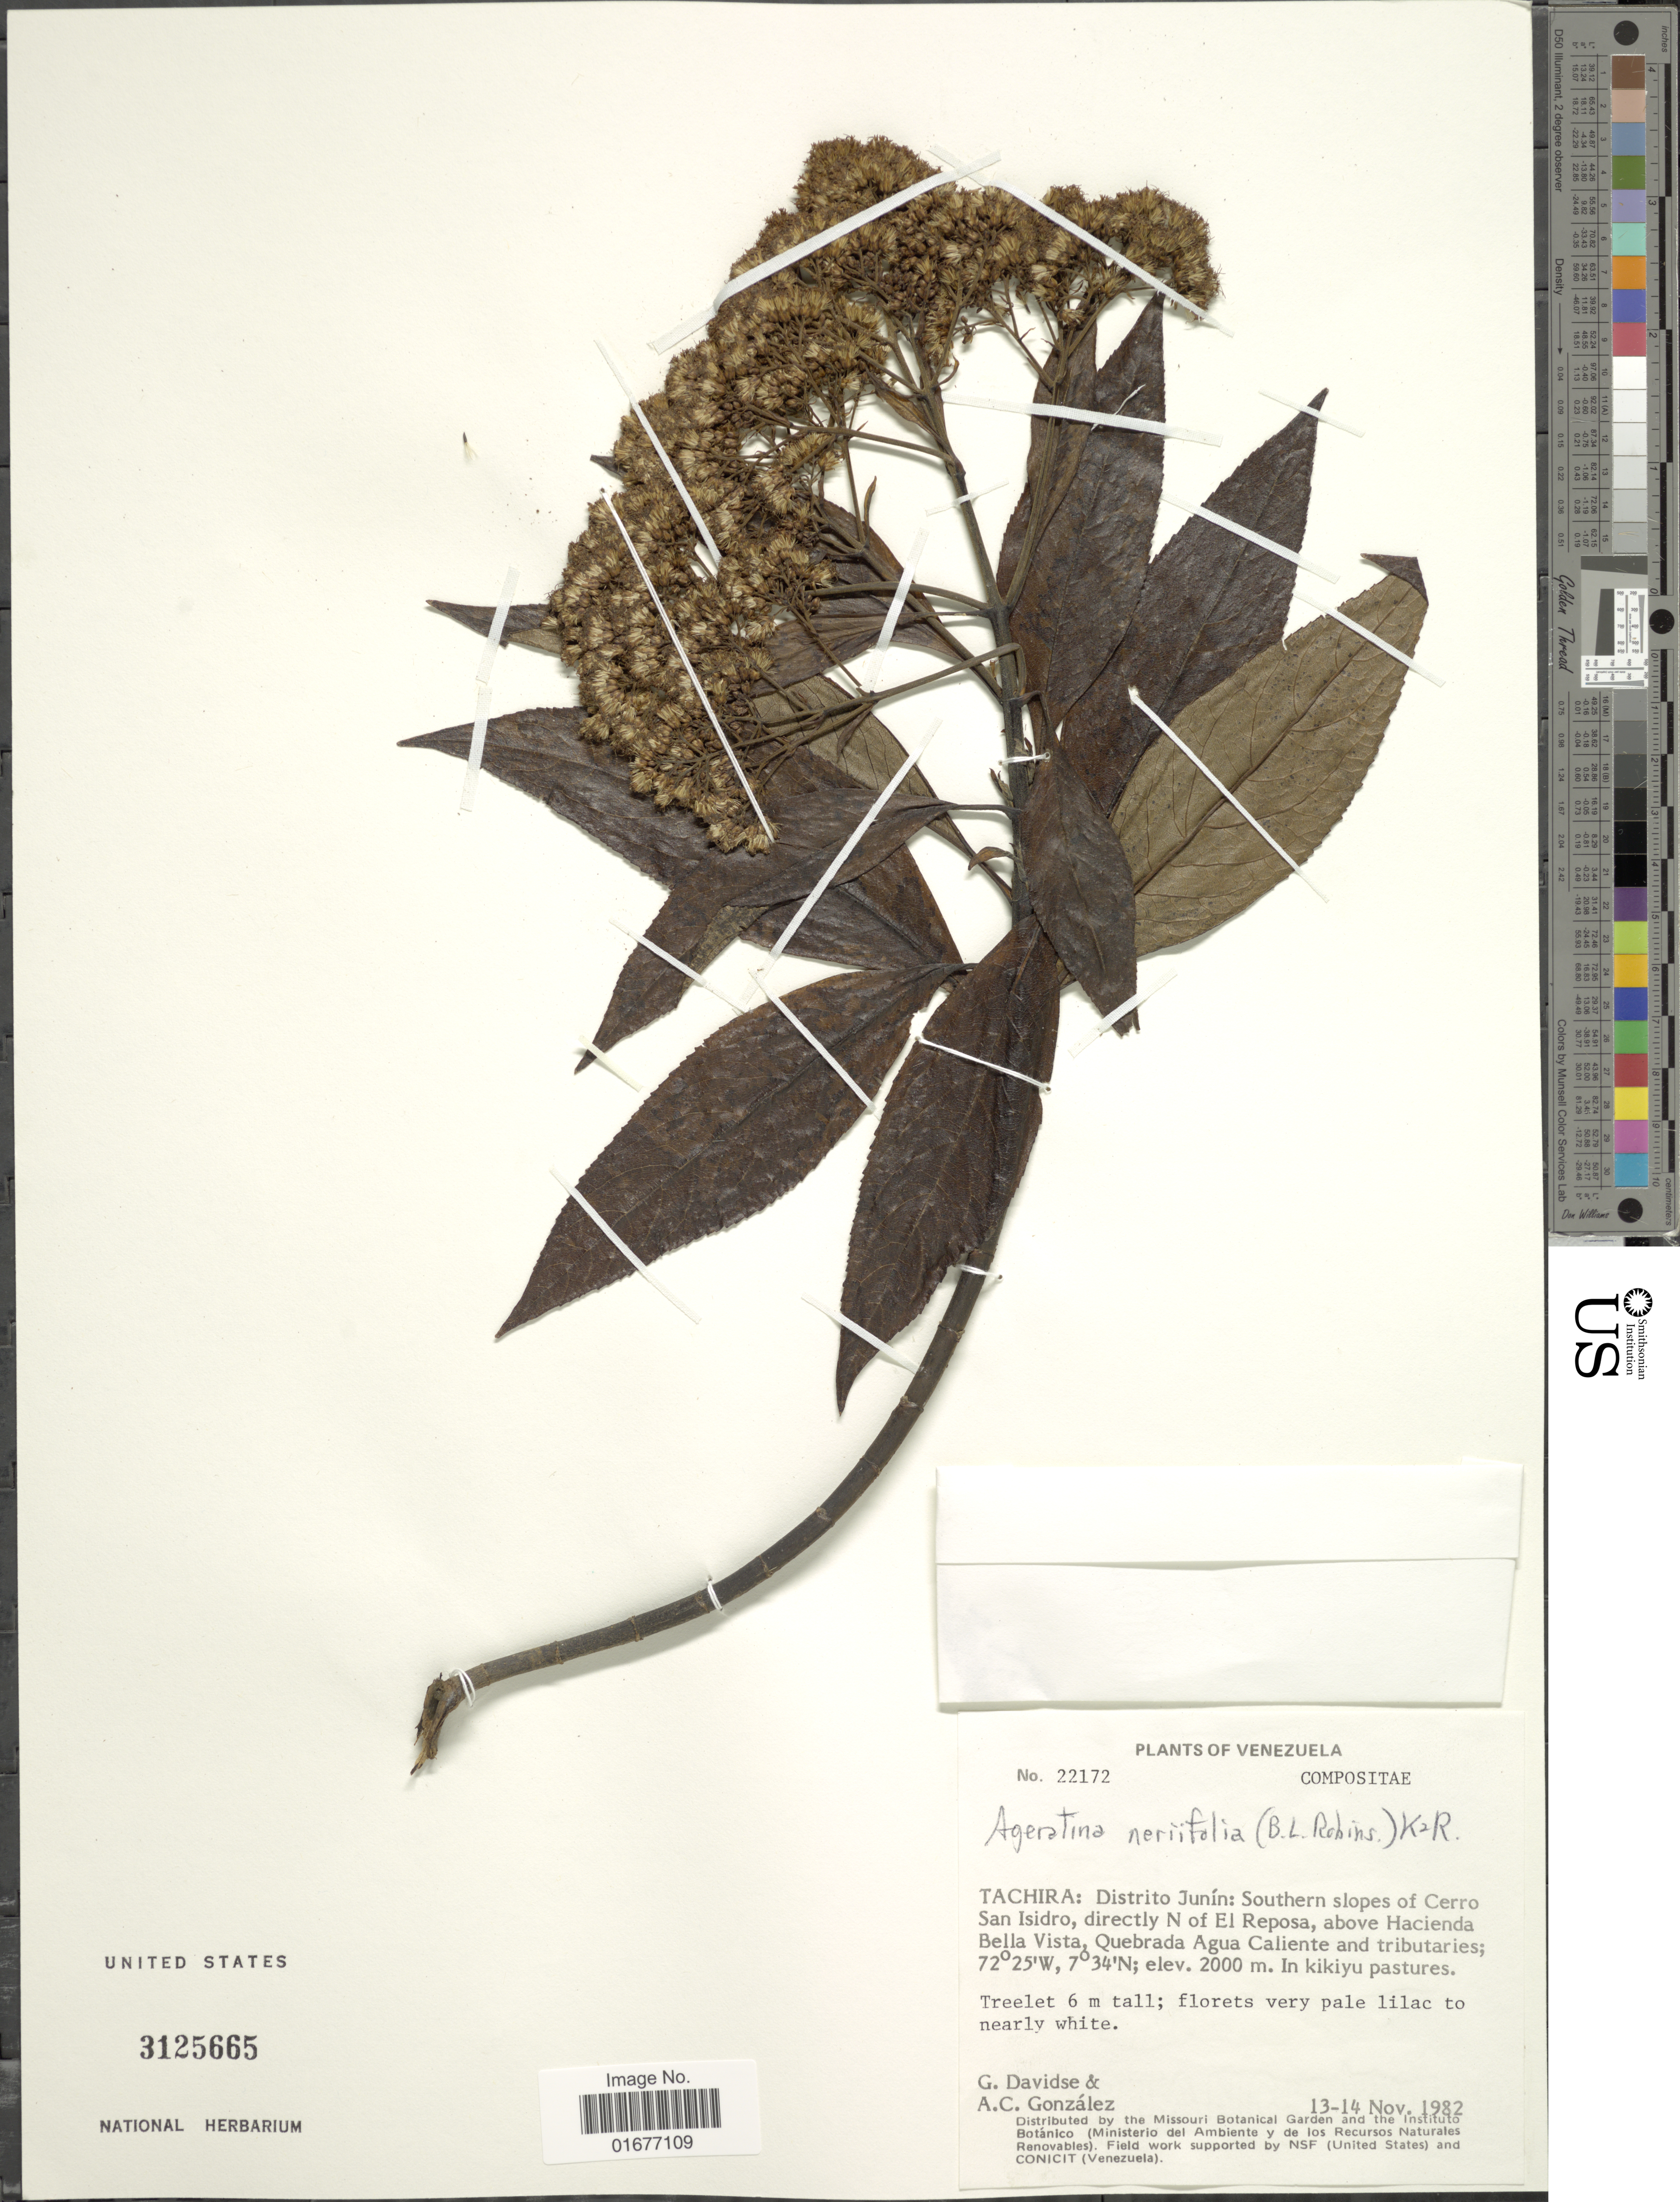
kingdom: Plantae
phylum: Tracheophyta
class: Magnoliopsida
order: Asterales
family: Asteraceae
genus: Ageratina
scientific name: Ageratina neriifolia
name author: (B.L. Rob.) R.M. King & H. Rob.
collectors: G. Davidse & A. C. González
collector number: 22172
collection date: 1982-11-13/1982-11-14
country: Venezuela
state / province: Tachira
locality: Distrito Junin: Southern slopes of Cerro San Isidoro, directly N of El Reposa, above Hacienda Bella Vista, Quebrada Agua Caliente and tributaries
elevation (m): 2000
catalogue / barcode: US 3125665